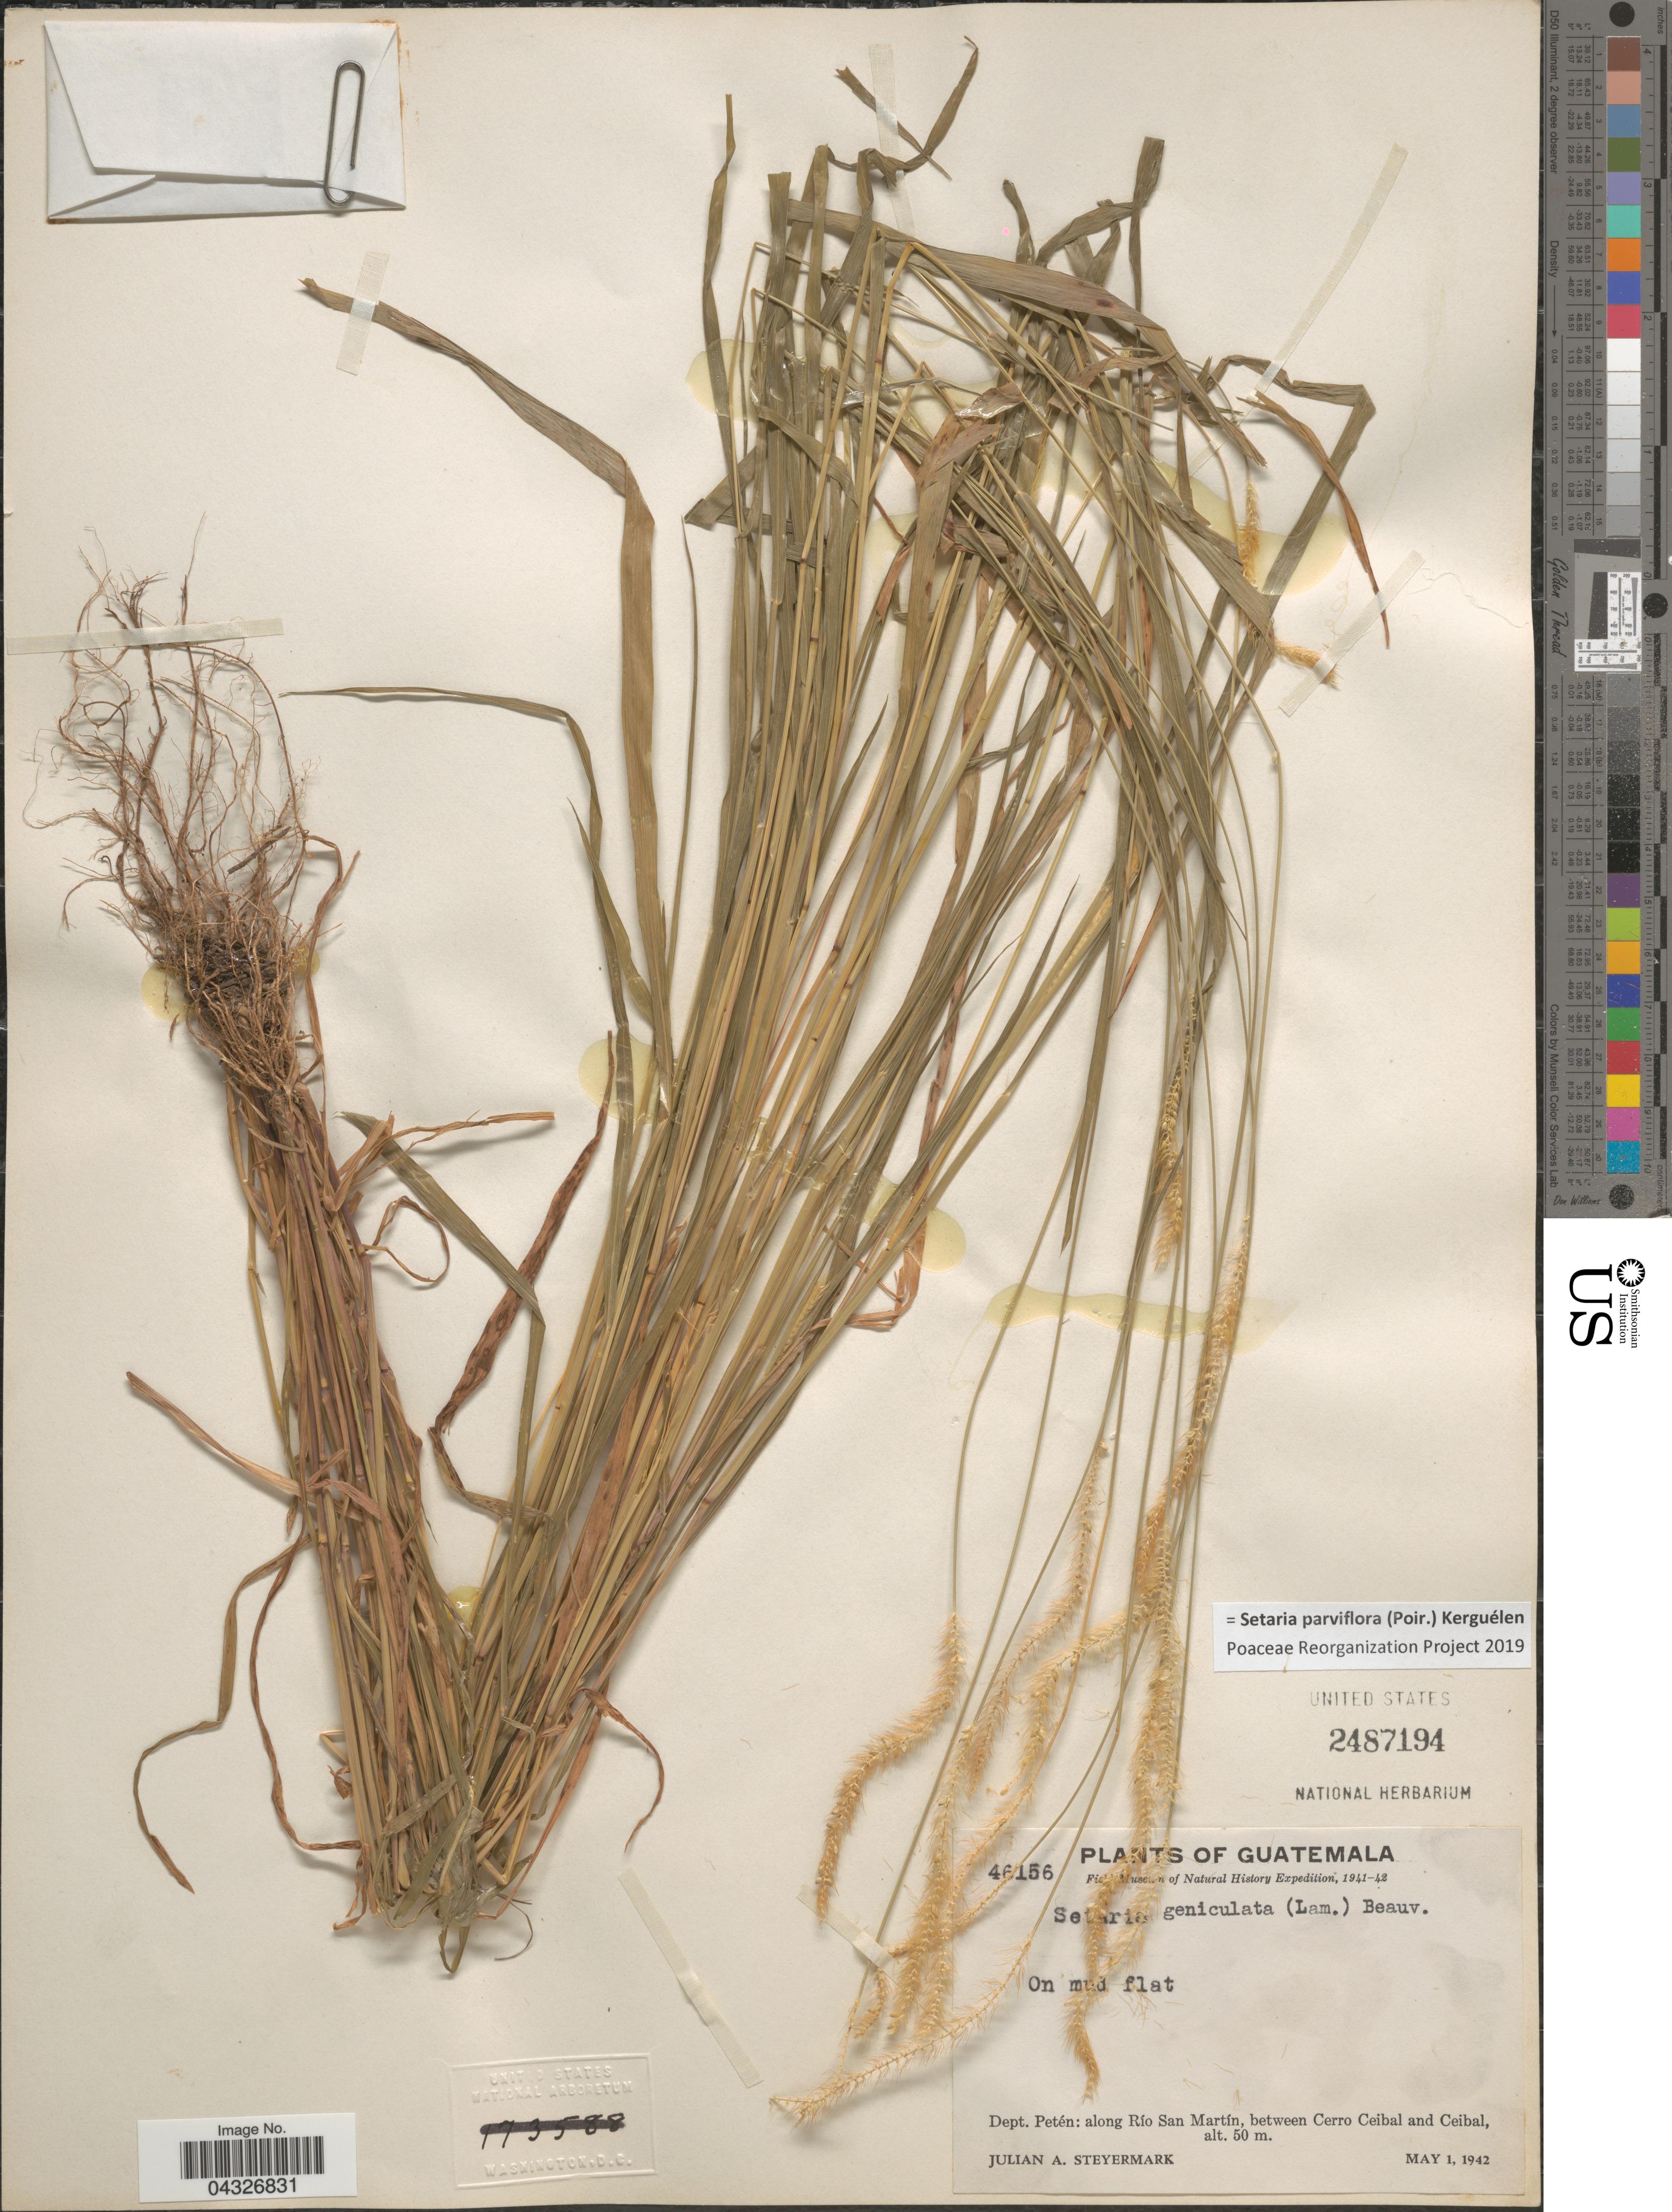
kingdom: Plantae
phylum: Tracheophyta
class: Liliopsida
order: Poales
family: Poaceae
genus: Setaria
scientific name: Setaria parviflora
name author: (Poir.) Kerguélen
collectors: J. Steyermark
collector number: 46156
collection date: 1942-05-01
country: Guatemala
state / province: El Peten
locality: Field Museum of Natural History Expedition, 1941-42. Dept. Petén: along Río San Martín, between Cerro Ceibal and Ceibal.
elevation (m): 50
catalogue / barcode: US 2487194